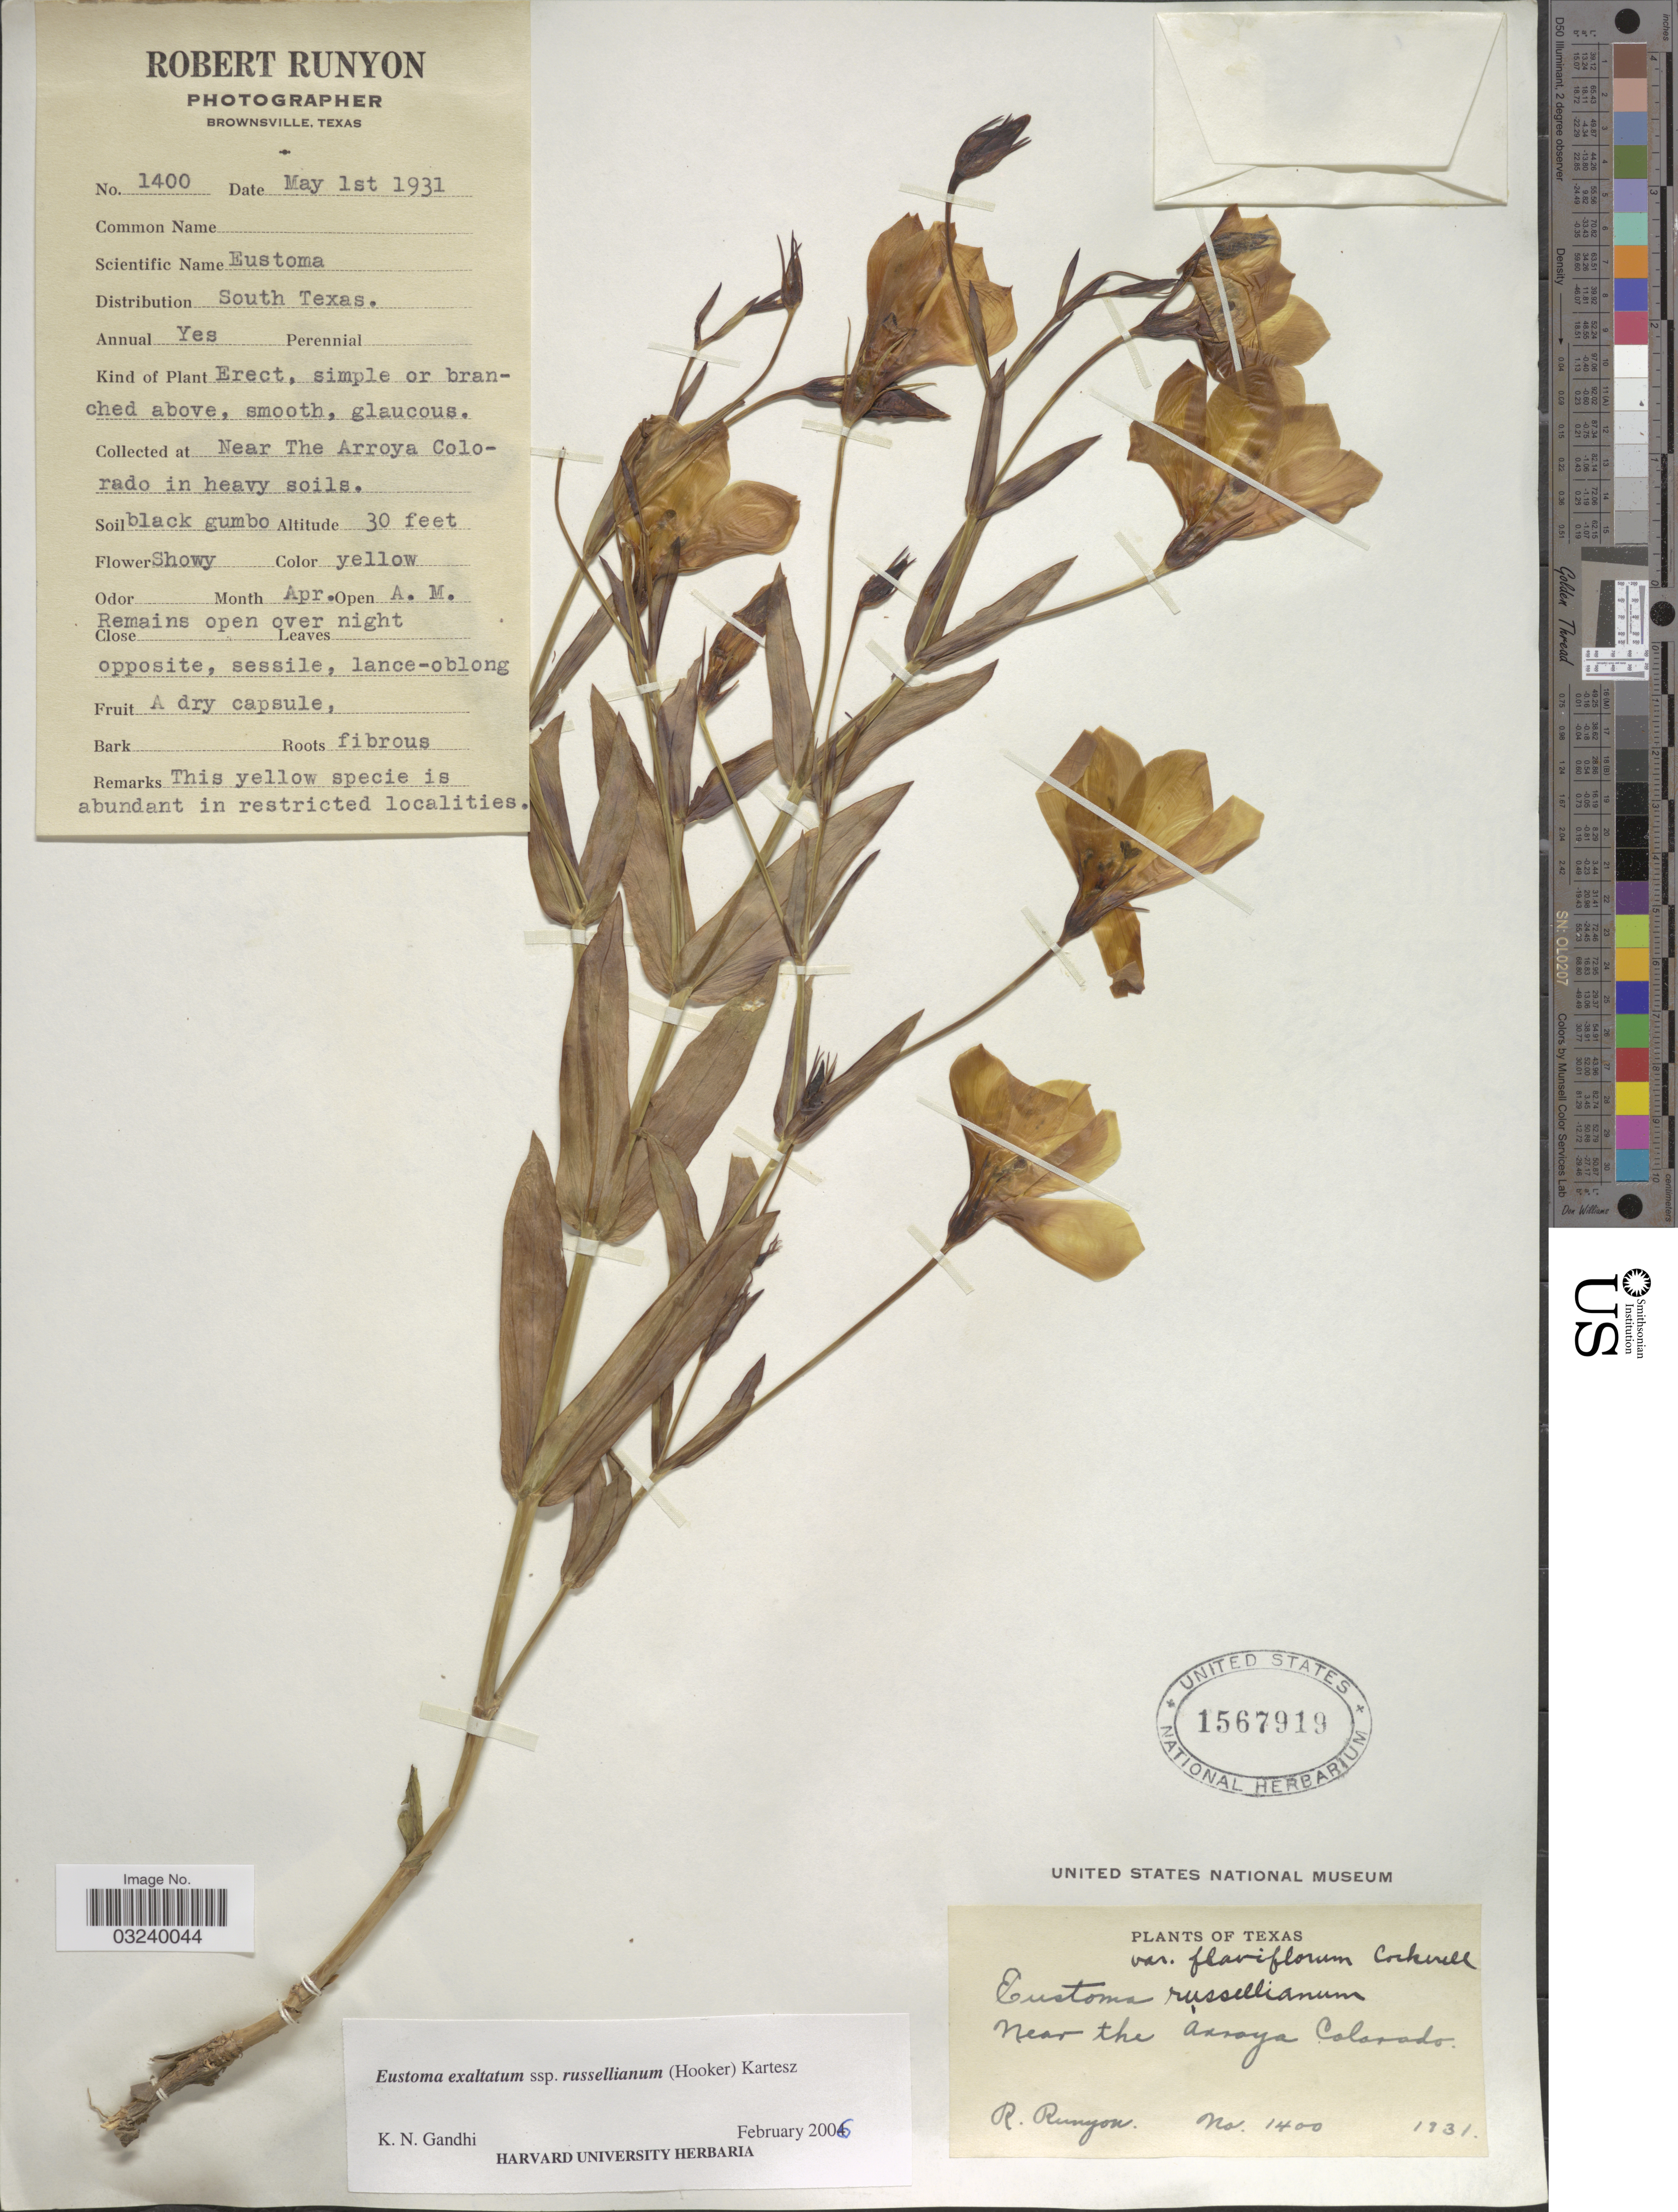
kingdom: Plantae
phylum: Tracheophyta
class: Magnoliopsida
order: Gentianales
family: Gentianaceae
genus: Eustoma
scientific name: Eustoma grandiflorum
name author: (Raf.) Shinners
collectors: R. Runyon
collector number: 1400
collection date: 1931-05-01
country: United States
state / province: Texas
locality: South Texas, Near the Arroya Colorado.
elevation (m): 9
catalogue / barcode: US 1567919